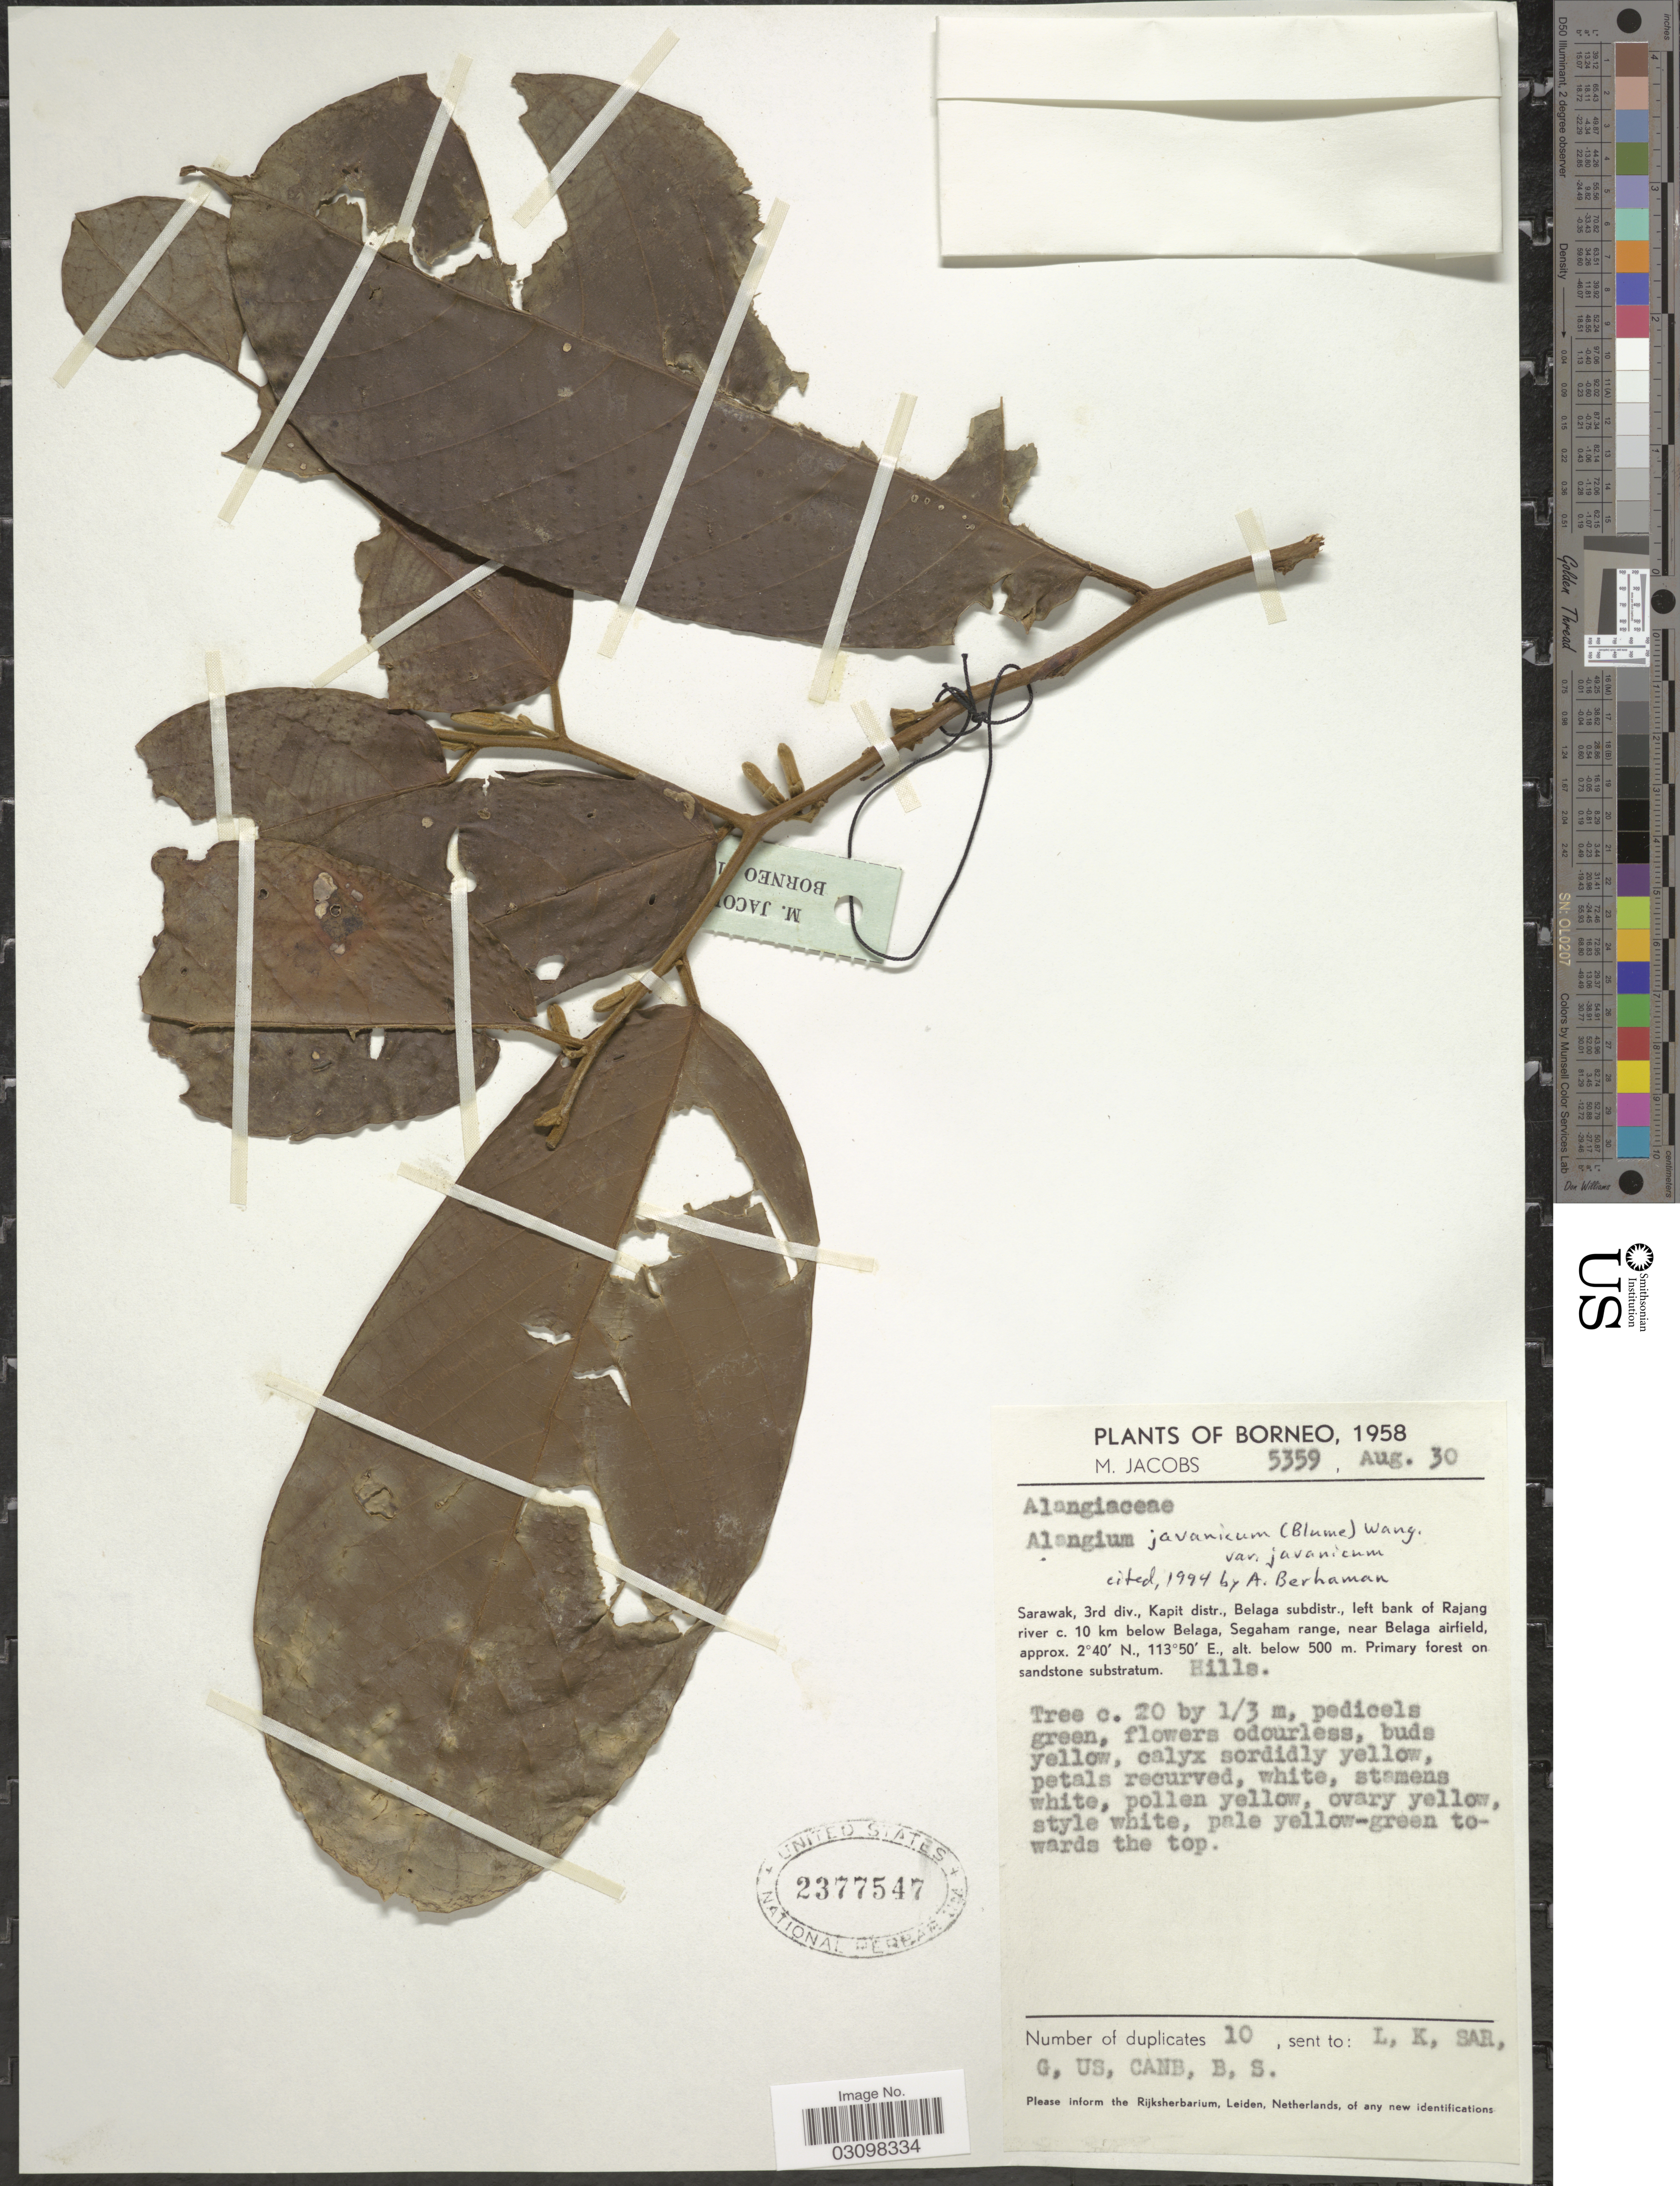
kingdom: Plantae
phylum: Tracheophyta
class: Magnoliopsida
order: Cornales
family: Cornaceae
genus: Alangium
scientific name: Alangium javanicum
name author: (Blume) Wangerin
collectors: M. Jacobs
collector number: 5359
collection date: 1958-08-30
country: Malaysia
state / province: Sarawak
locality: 3rd div., Kapit distr., Belaga subdistr., left bank of Rajang airfield. Borneo.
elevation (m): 500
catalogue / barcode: US 2377547